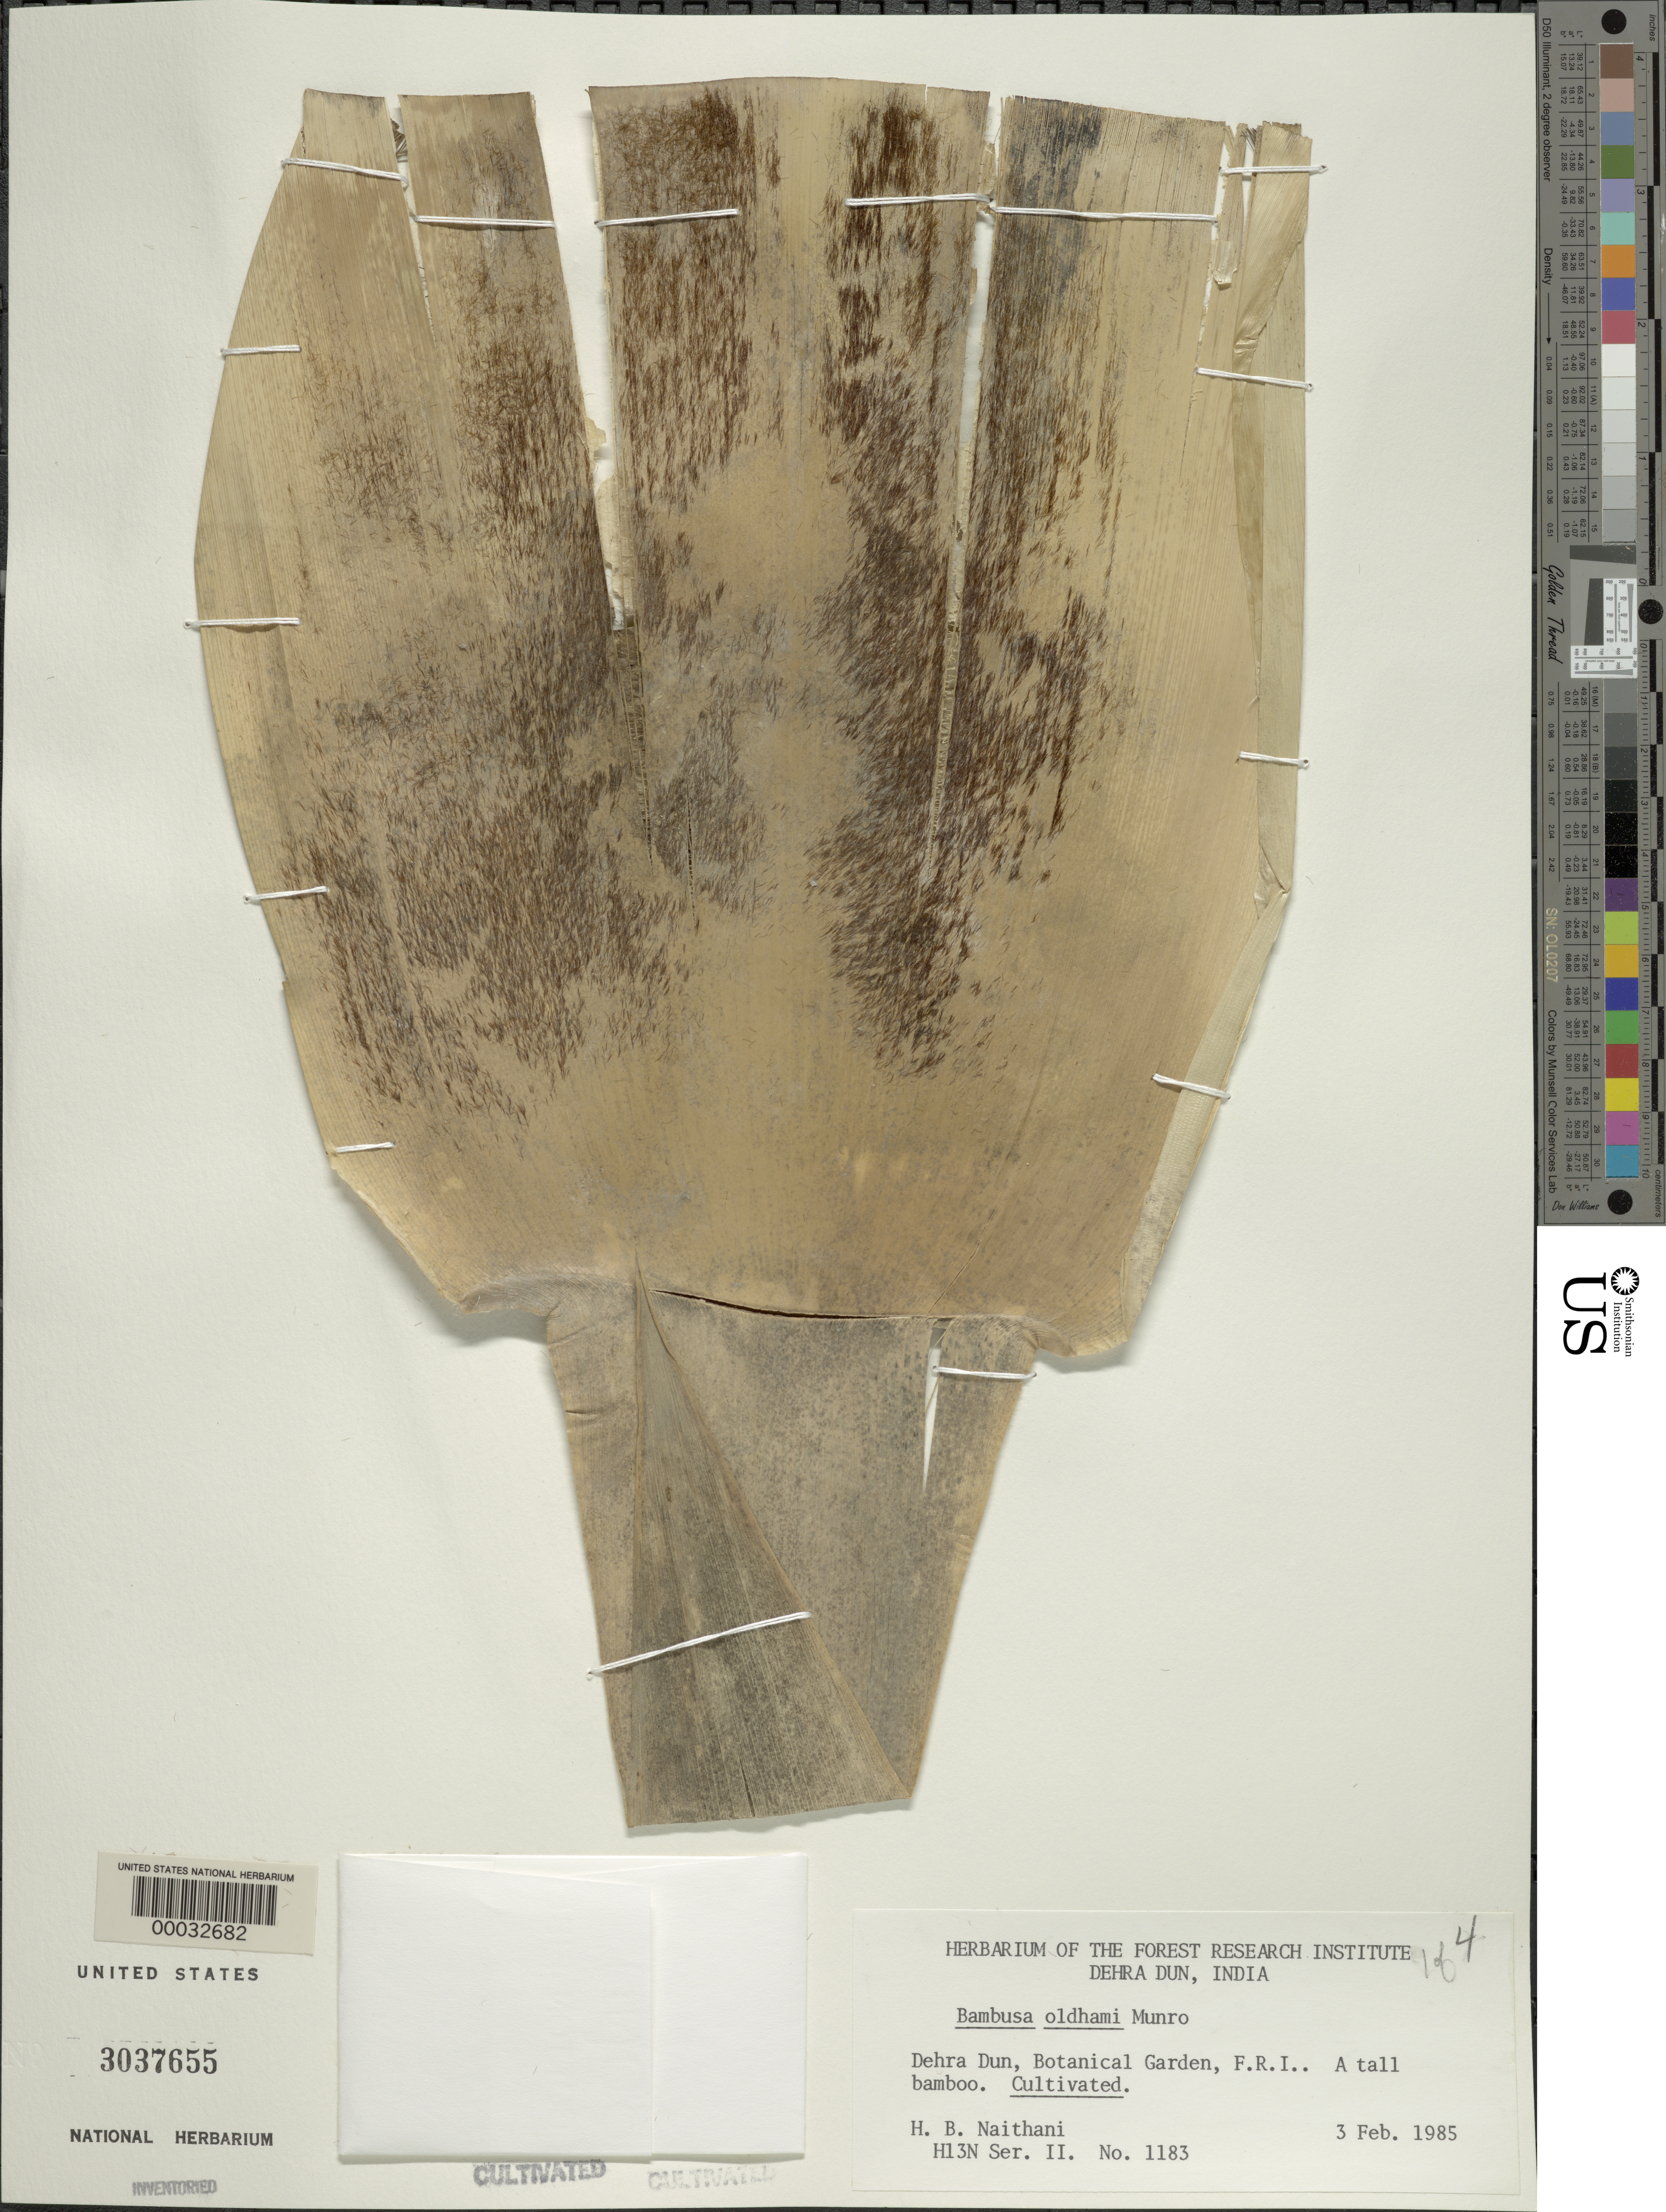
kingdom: Plantae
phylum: Tracheophyta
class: Liliopsida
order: Poales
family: Poaceae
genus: Bambusa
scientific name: Bambusa oldhamii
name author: Munro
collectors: H. Naithani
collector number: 1183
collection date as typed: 03 Feb 1985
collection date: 1985-02-03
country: India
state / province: Uttar Pradesh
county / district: Dehradun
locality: Botanical garden, f.r.i.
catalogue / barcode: US 3037655